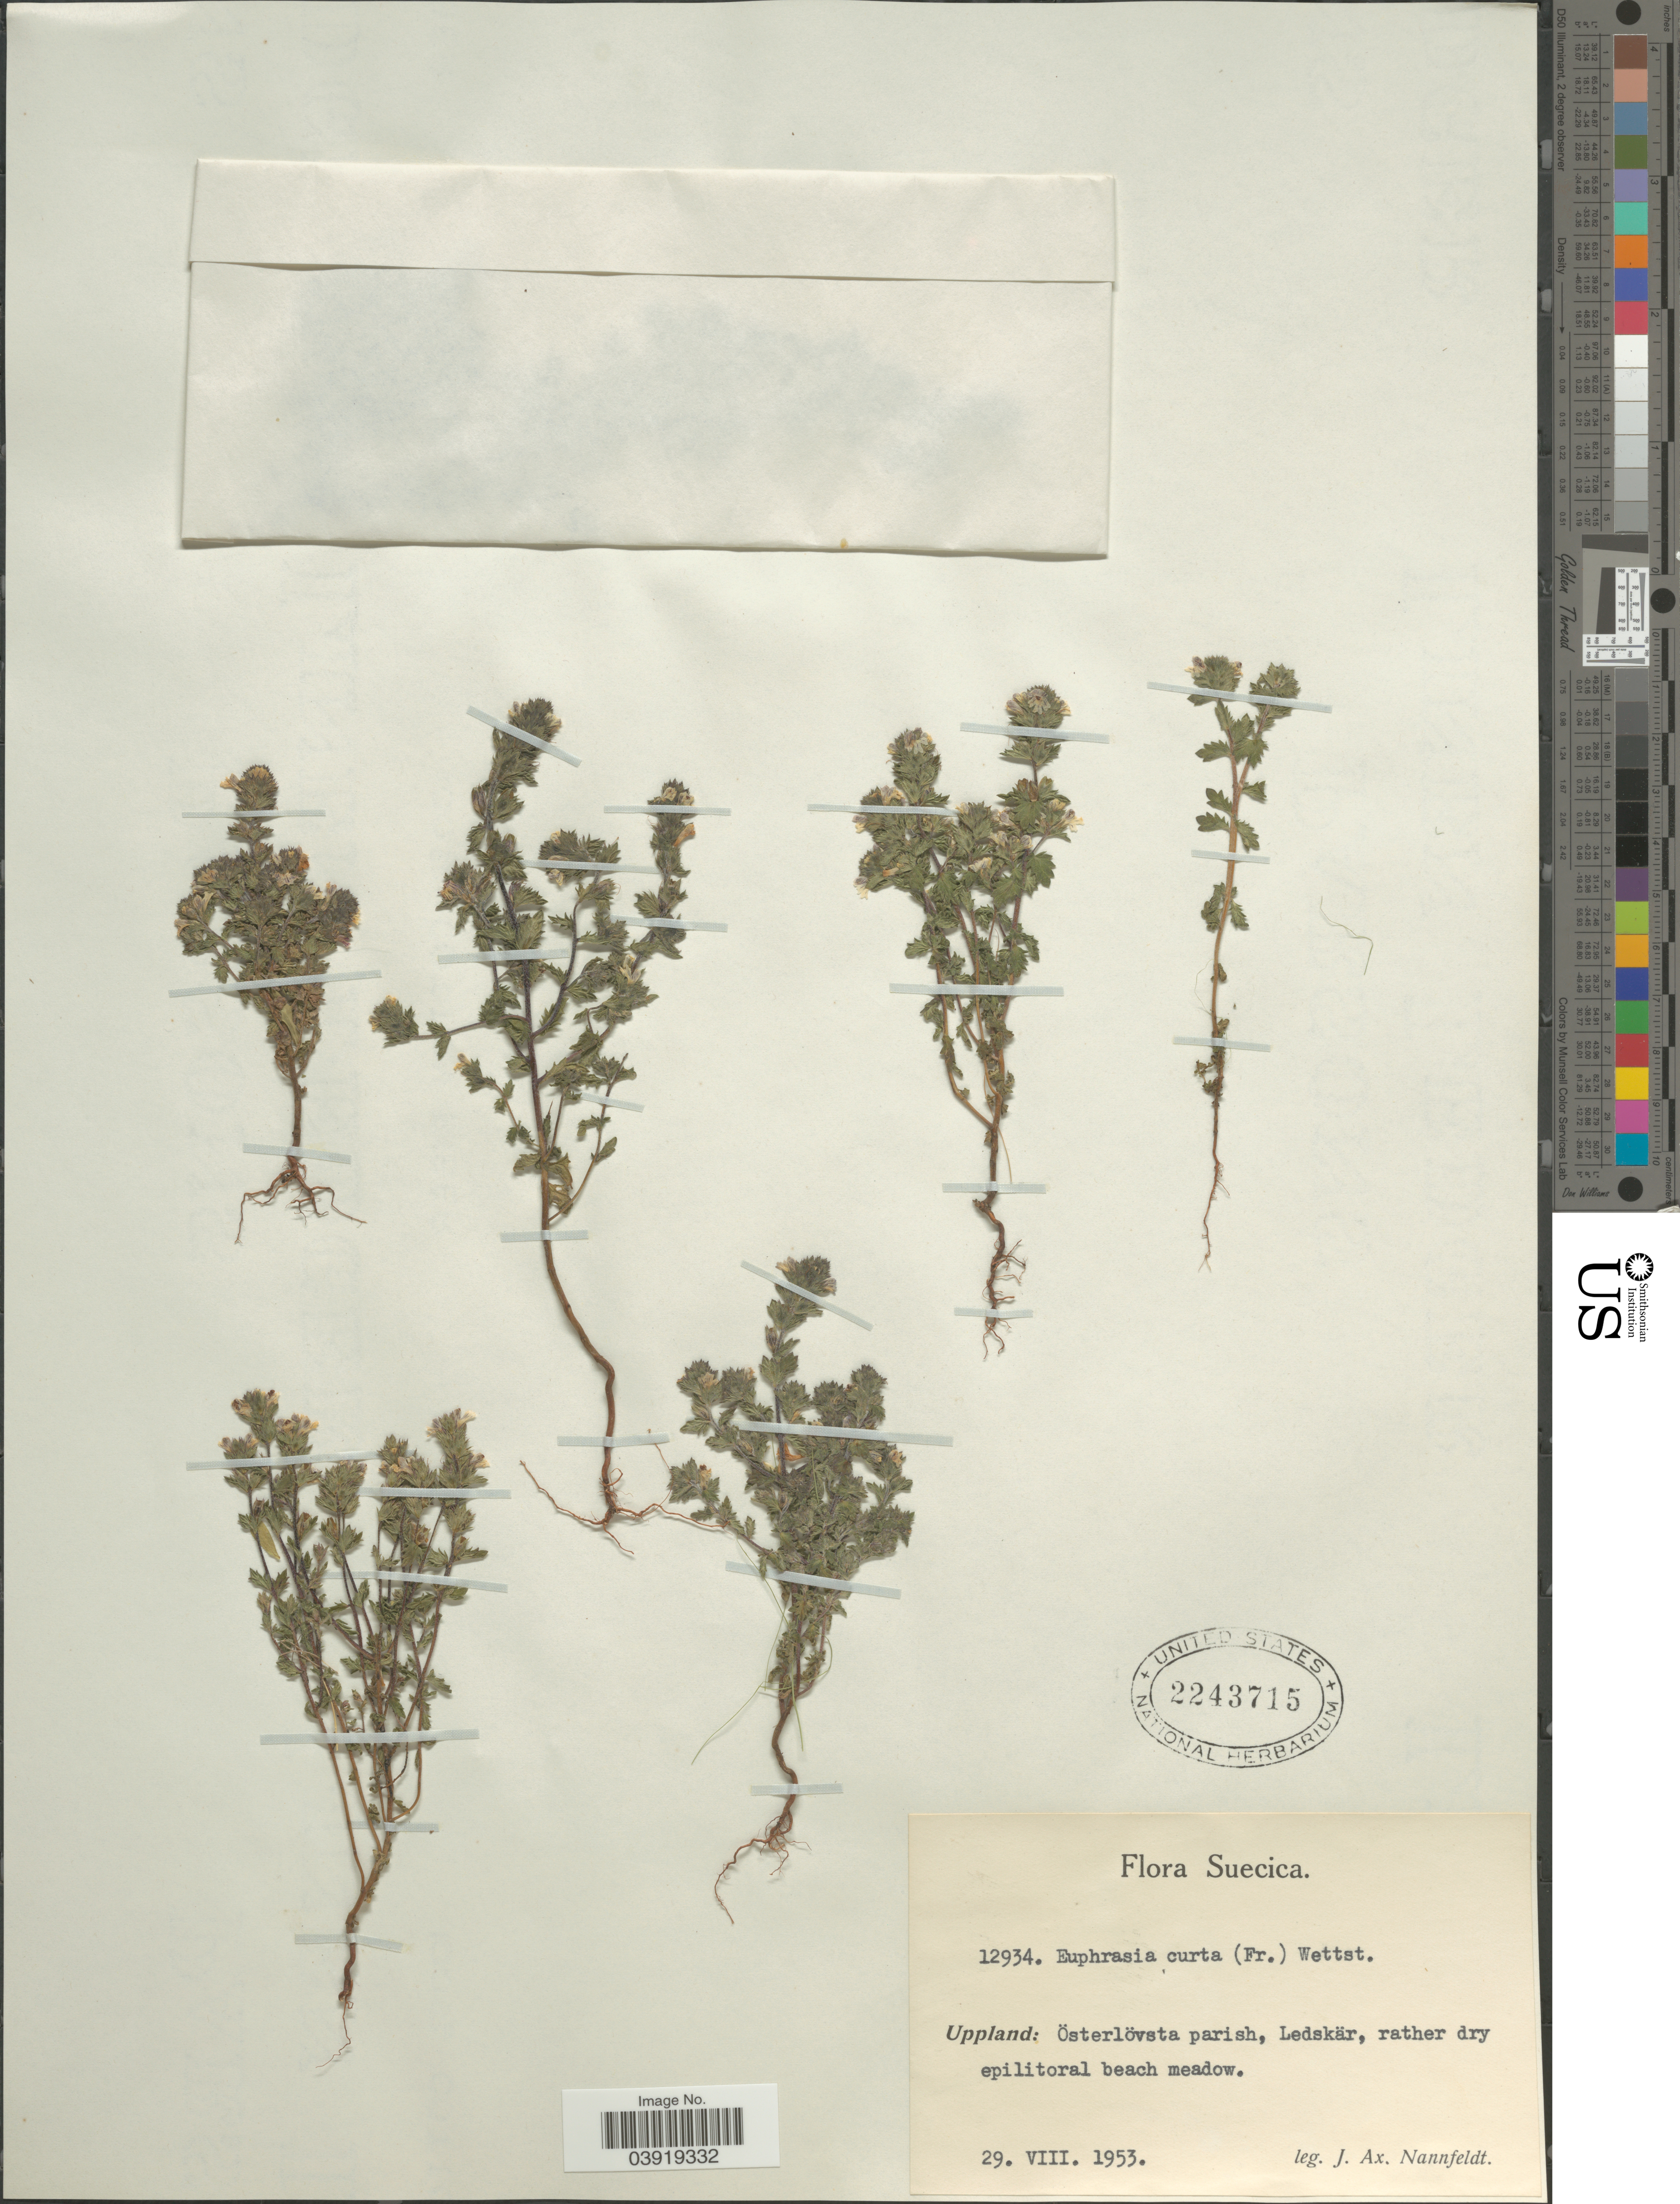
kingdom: Plantae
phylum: Tracheophyta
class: Magnoliopsida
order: Lamiales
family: Orobanchaceae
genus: Euphrasia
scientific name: Euphrasia curta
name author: (Fr.) Wettst.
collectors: J. Nannfeldt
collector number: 12934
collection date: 1953-08-29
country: Sweden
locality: Suecica. Uppland: Österlövsta parish, Ledskär.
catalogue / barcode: US 2243715